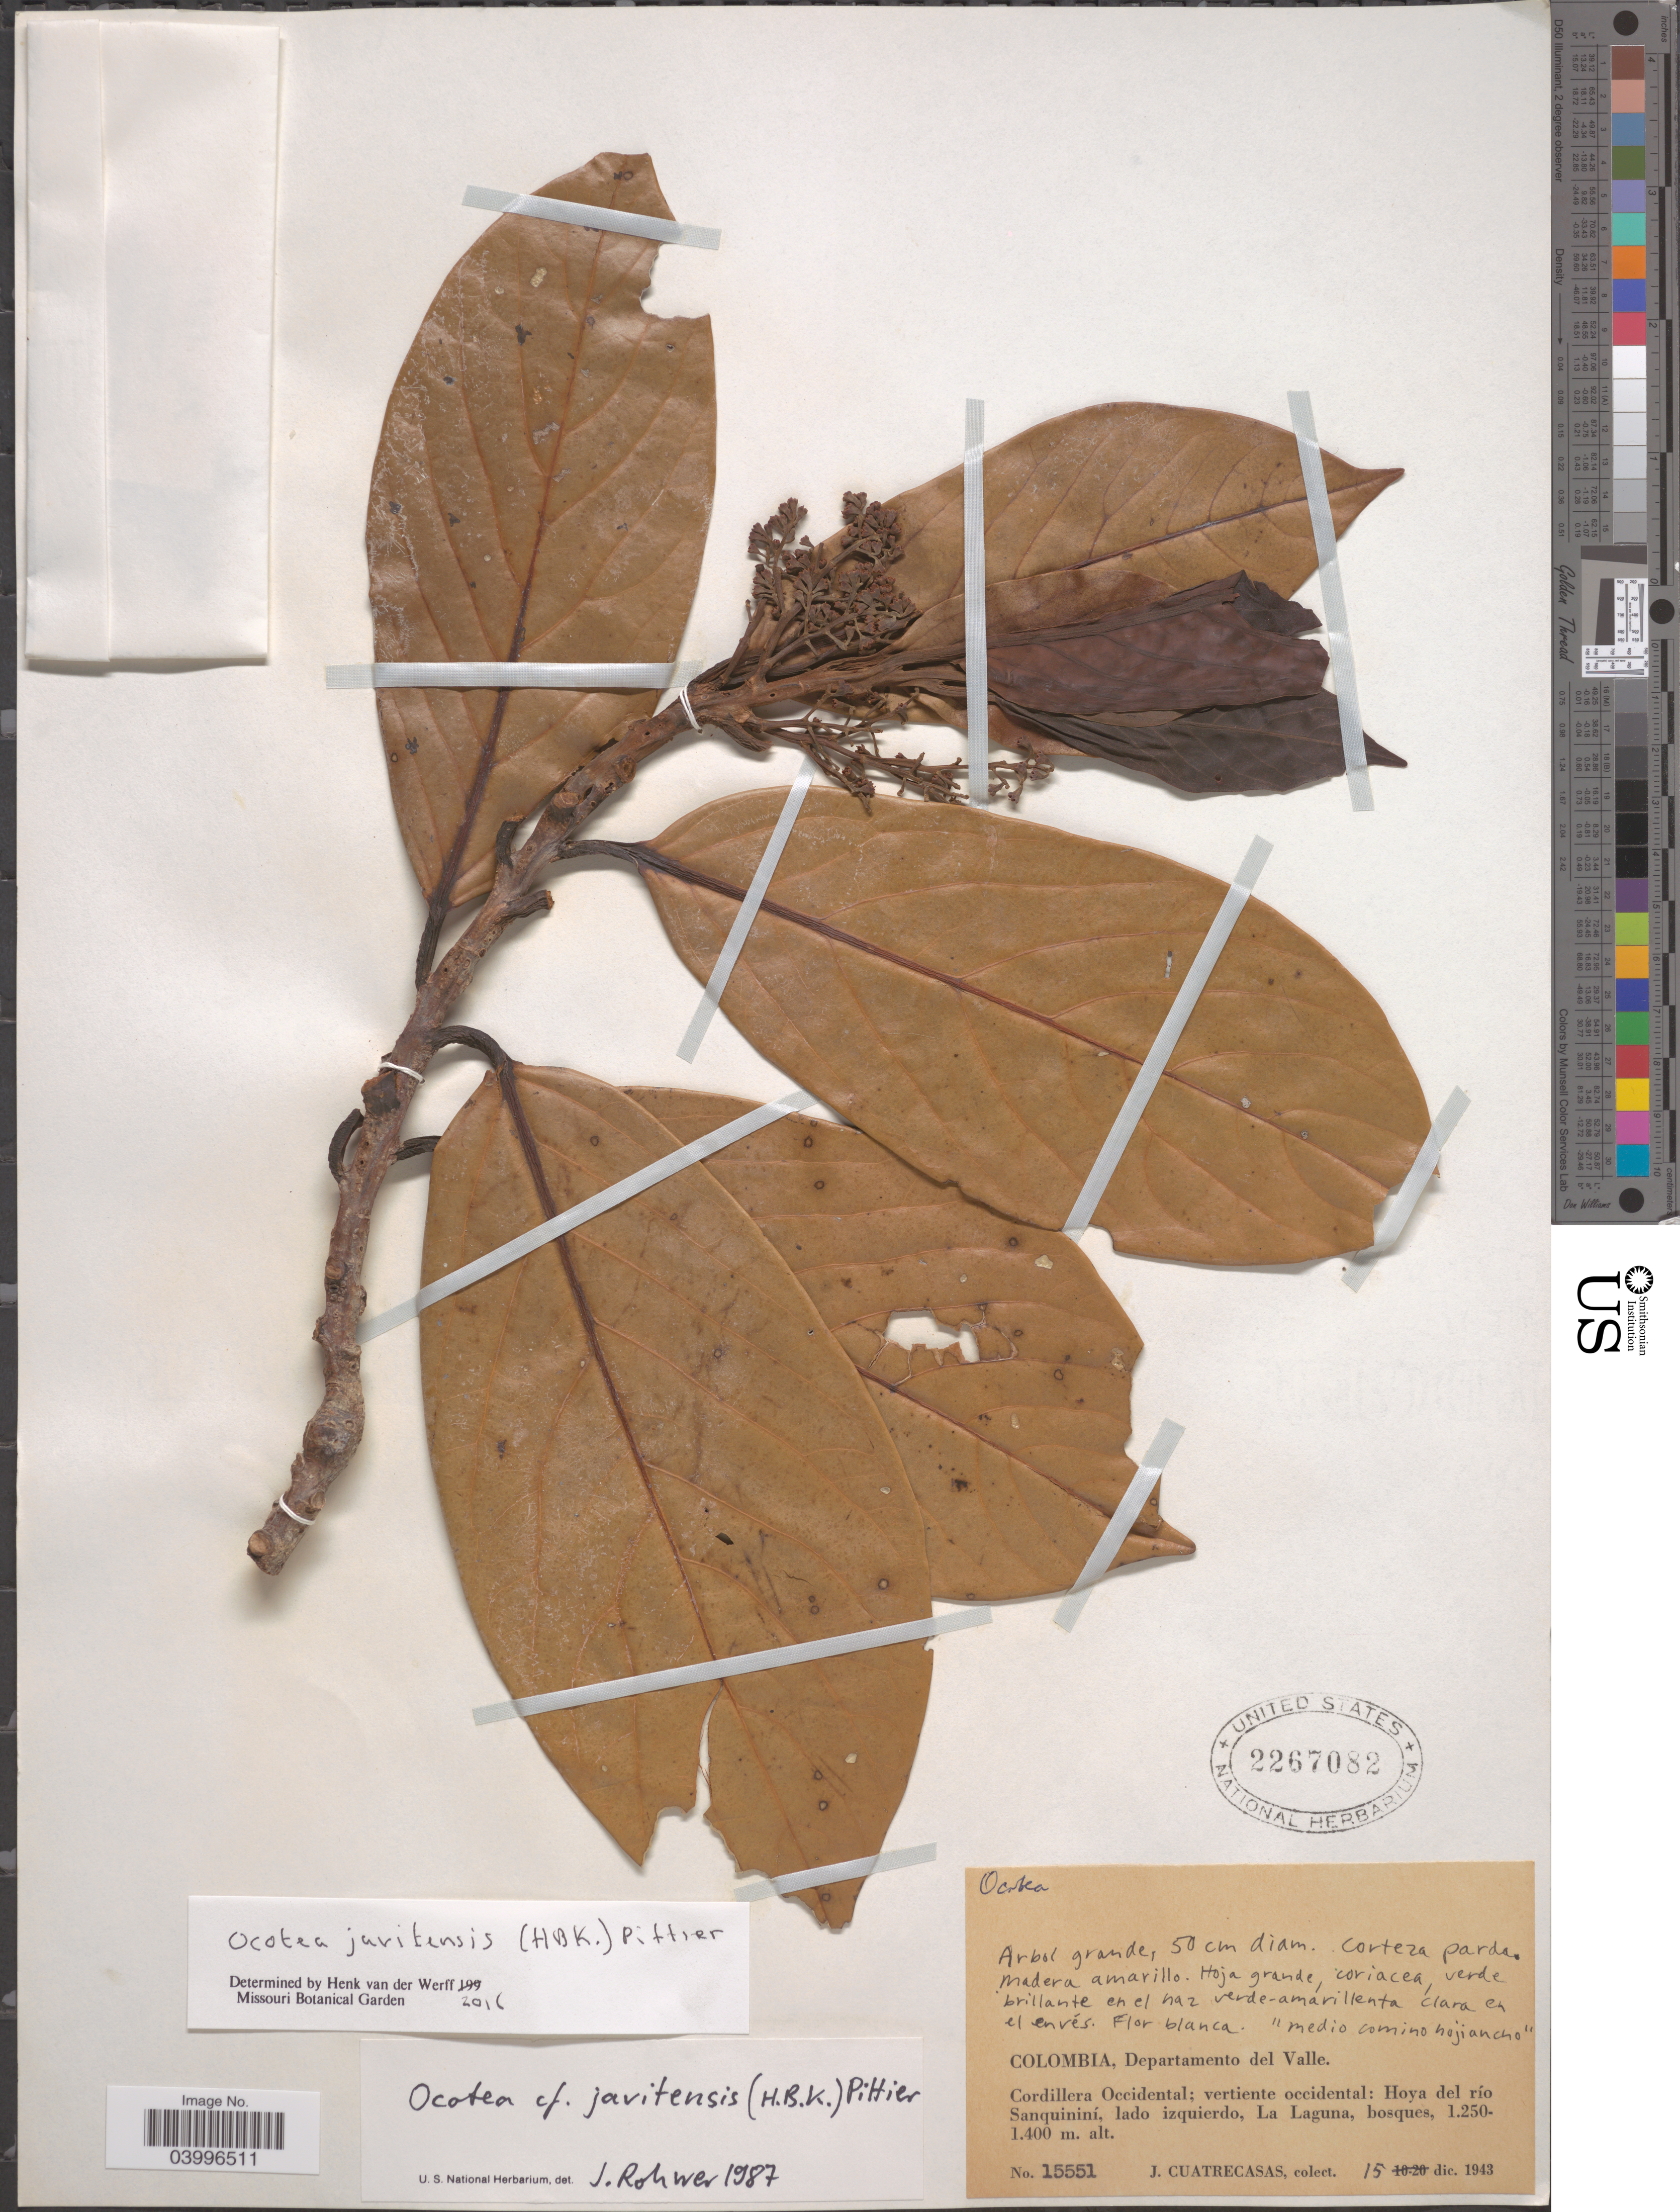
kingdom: Plantae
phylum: Tracheophyta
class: Magnoliopsida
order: Laurales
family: Lauraceae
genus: Ocotea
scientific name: Ocotea javitensis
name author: (Kunth) Pittier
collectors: J. Cuatrecasas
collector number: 15551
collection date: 1943-12-15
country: Colombia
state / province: Valle del Cauca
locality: Departamento del Valle. Cordillera Occidental; vertiente occidental: Hoya del río Sanquininí, lado izquierdo, La Laguna.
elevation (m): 1250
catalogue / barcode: US 2267082